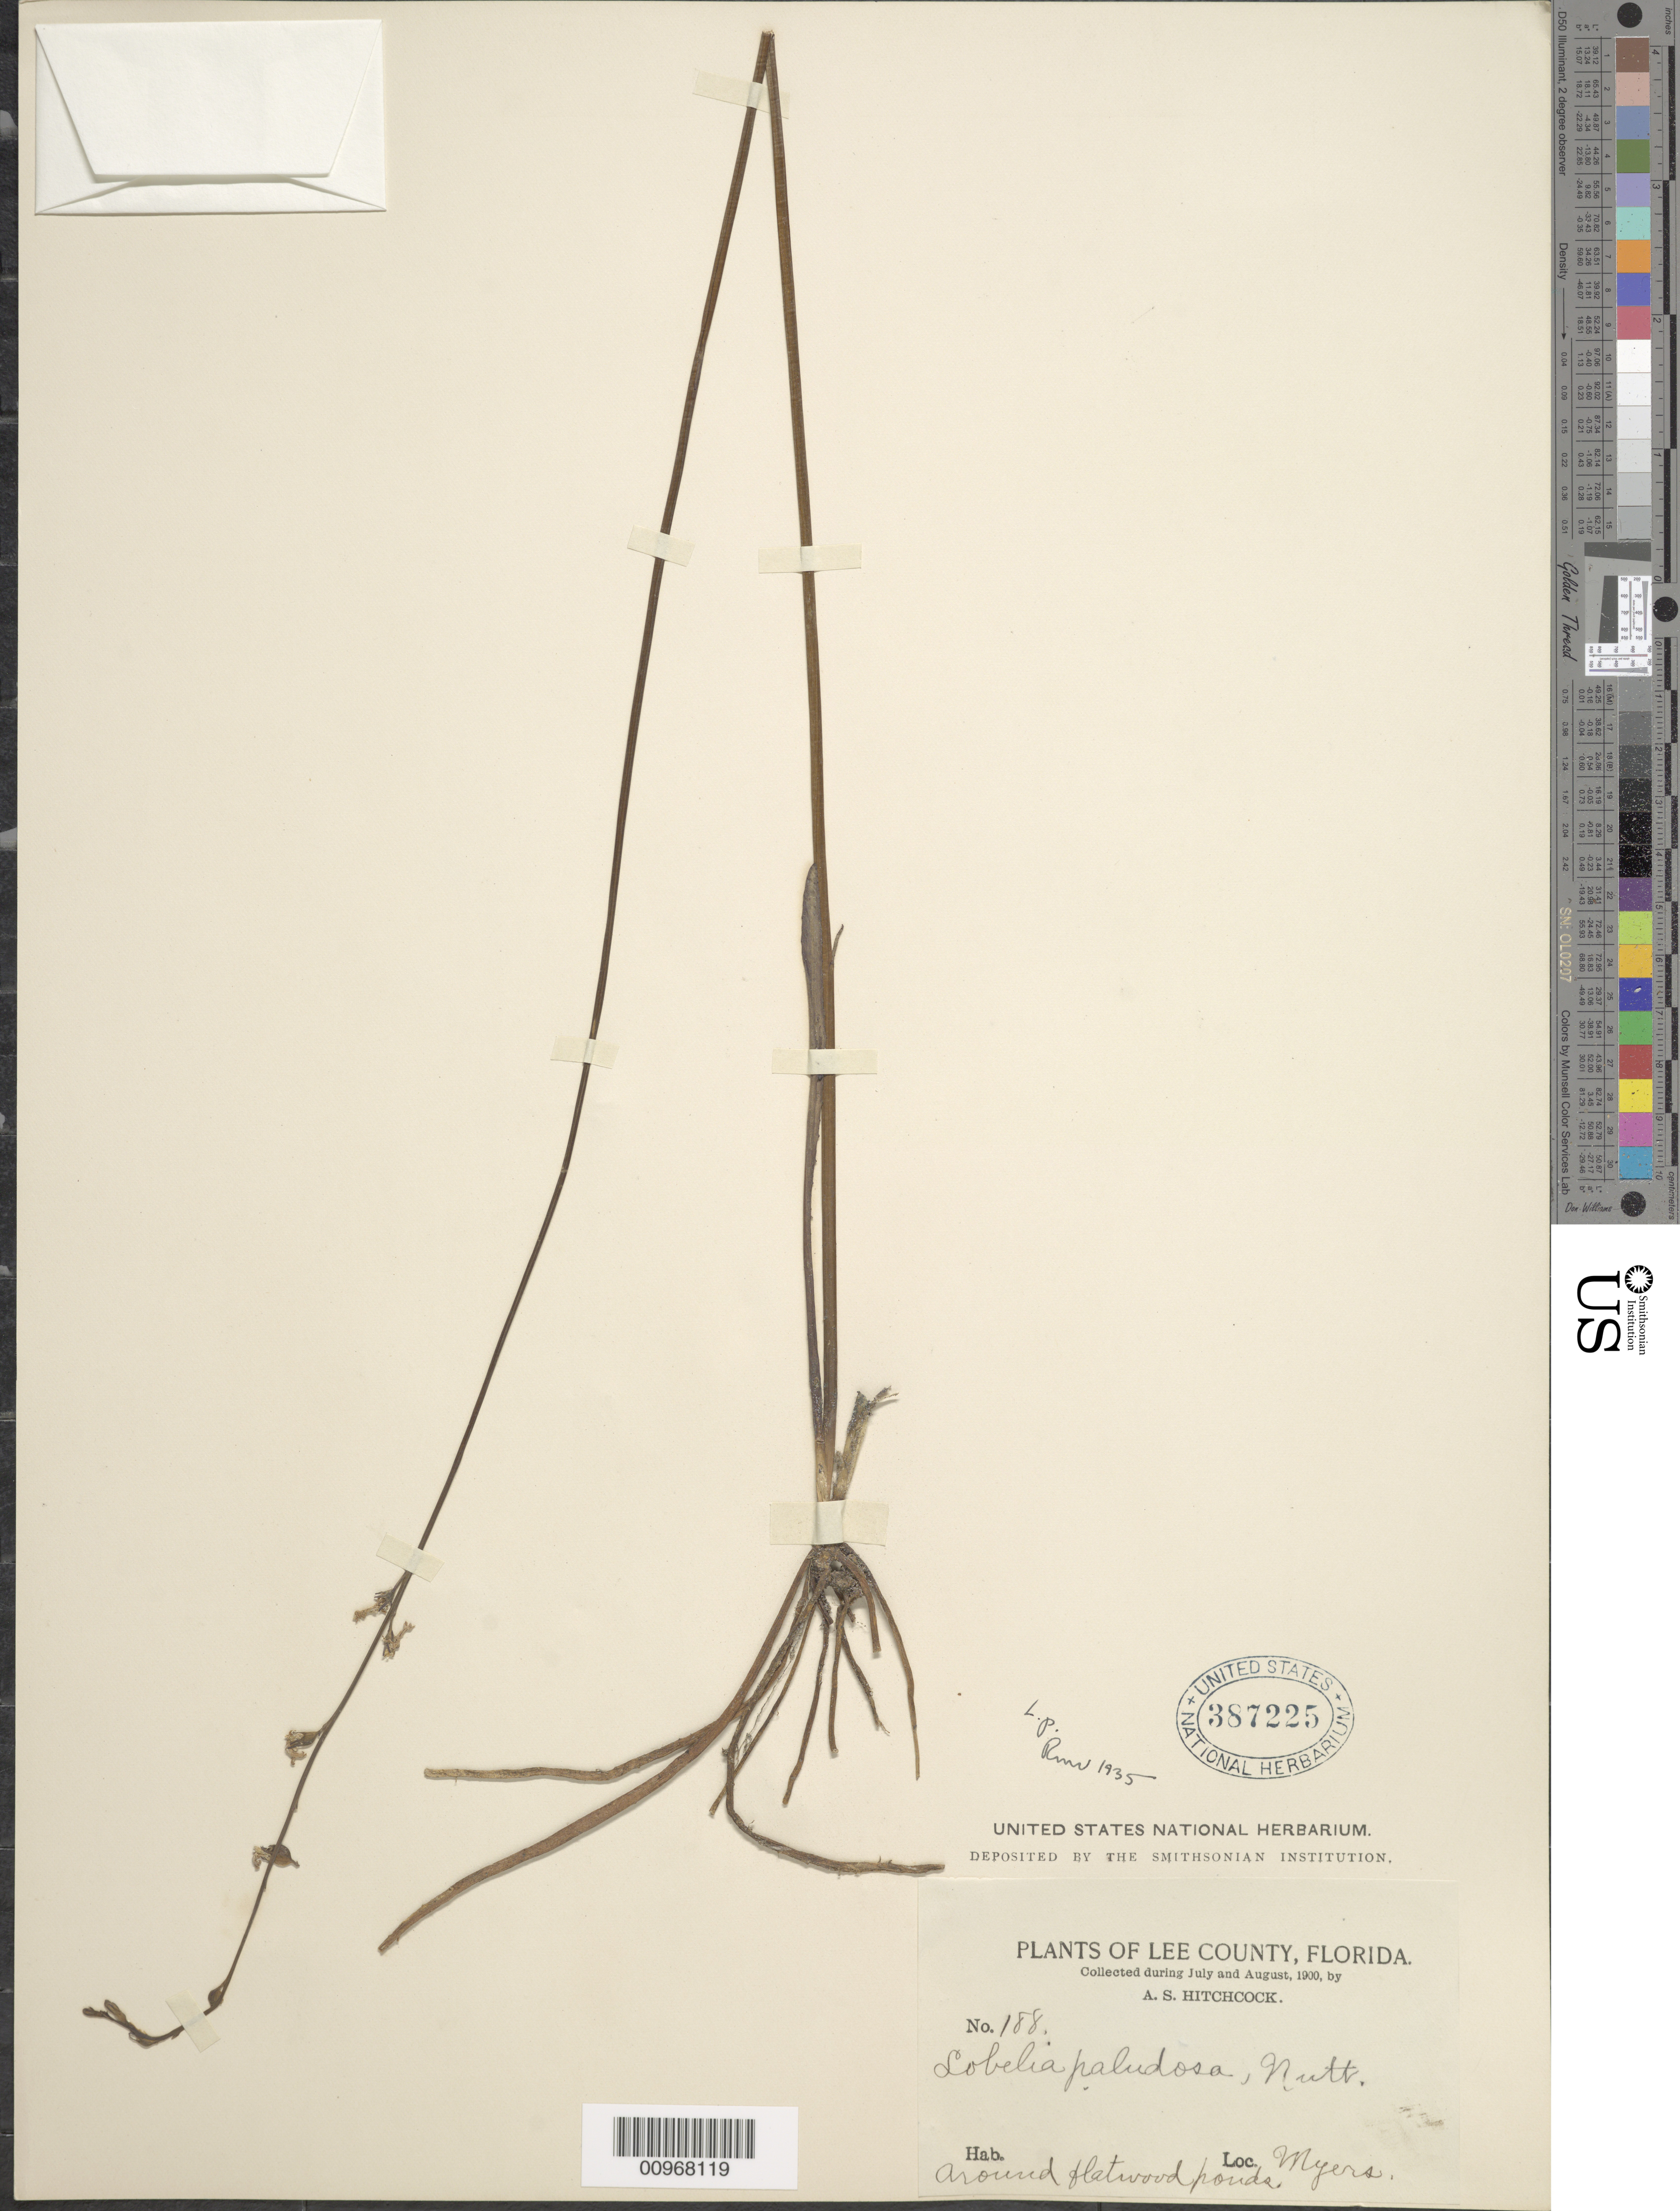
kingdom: Plantae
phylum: Tracheophyta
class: Magnoliopsida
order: Asterales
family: Campanulaceae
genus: Lobelia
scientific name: Lobelia paludosa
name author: Nutt.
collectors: A. S. Hitchcock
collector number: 188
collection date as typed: Jul 1900 and -- Aug 1900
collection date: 1900-07,1900-08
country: United States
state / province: Florida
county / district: Lee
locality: Myers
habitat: around flatwood ponds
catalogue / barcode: US 387225